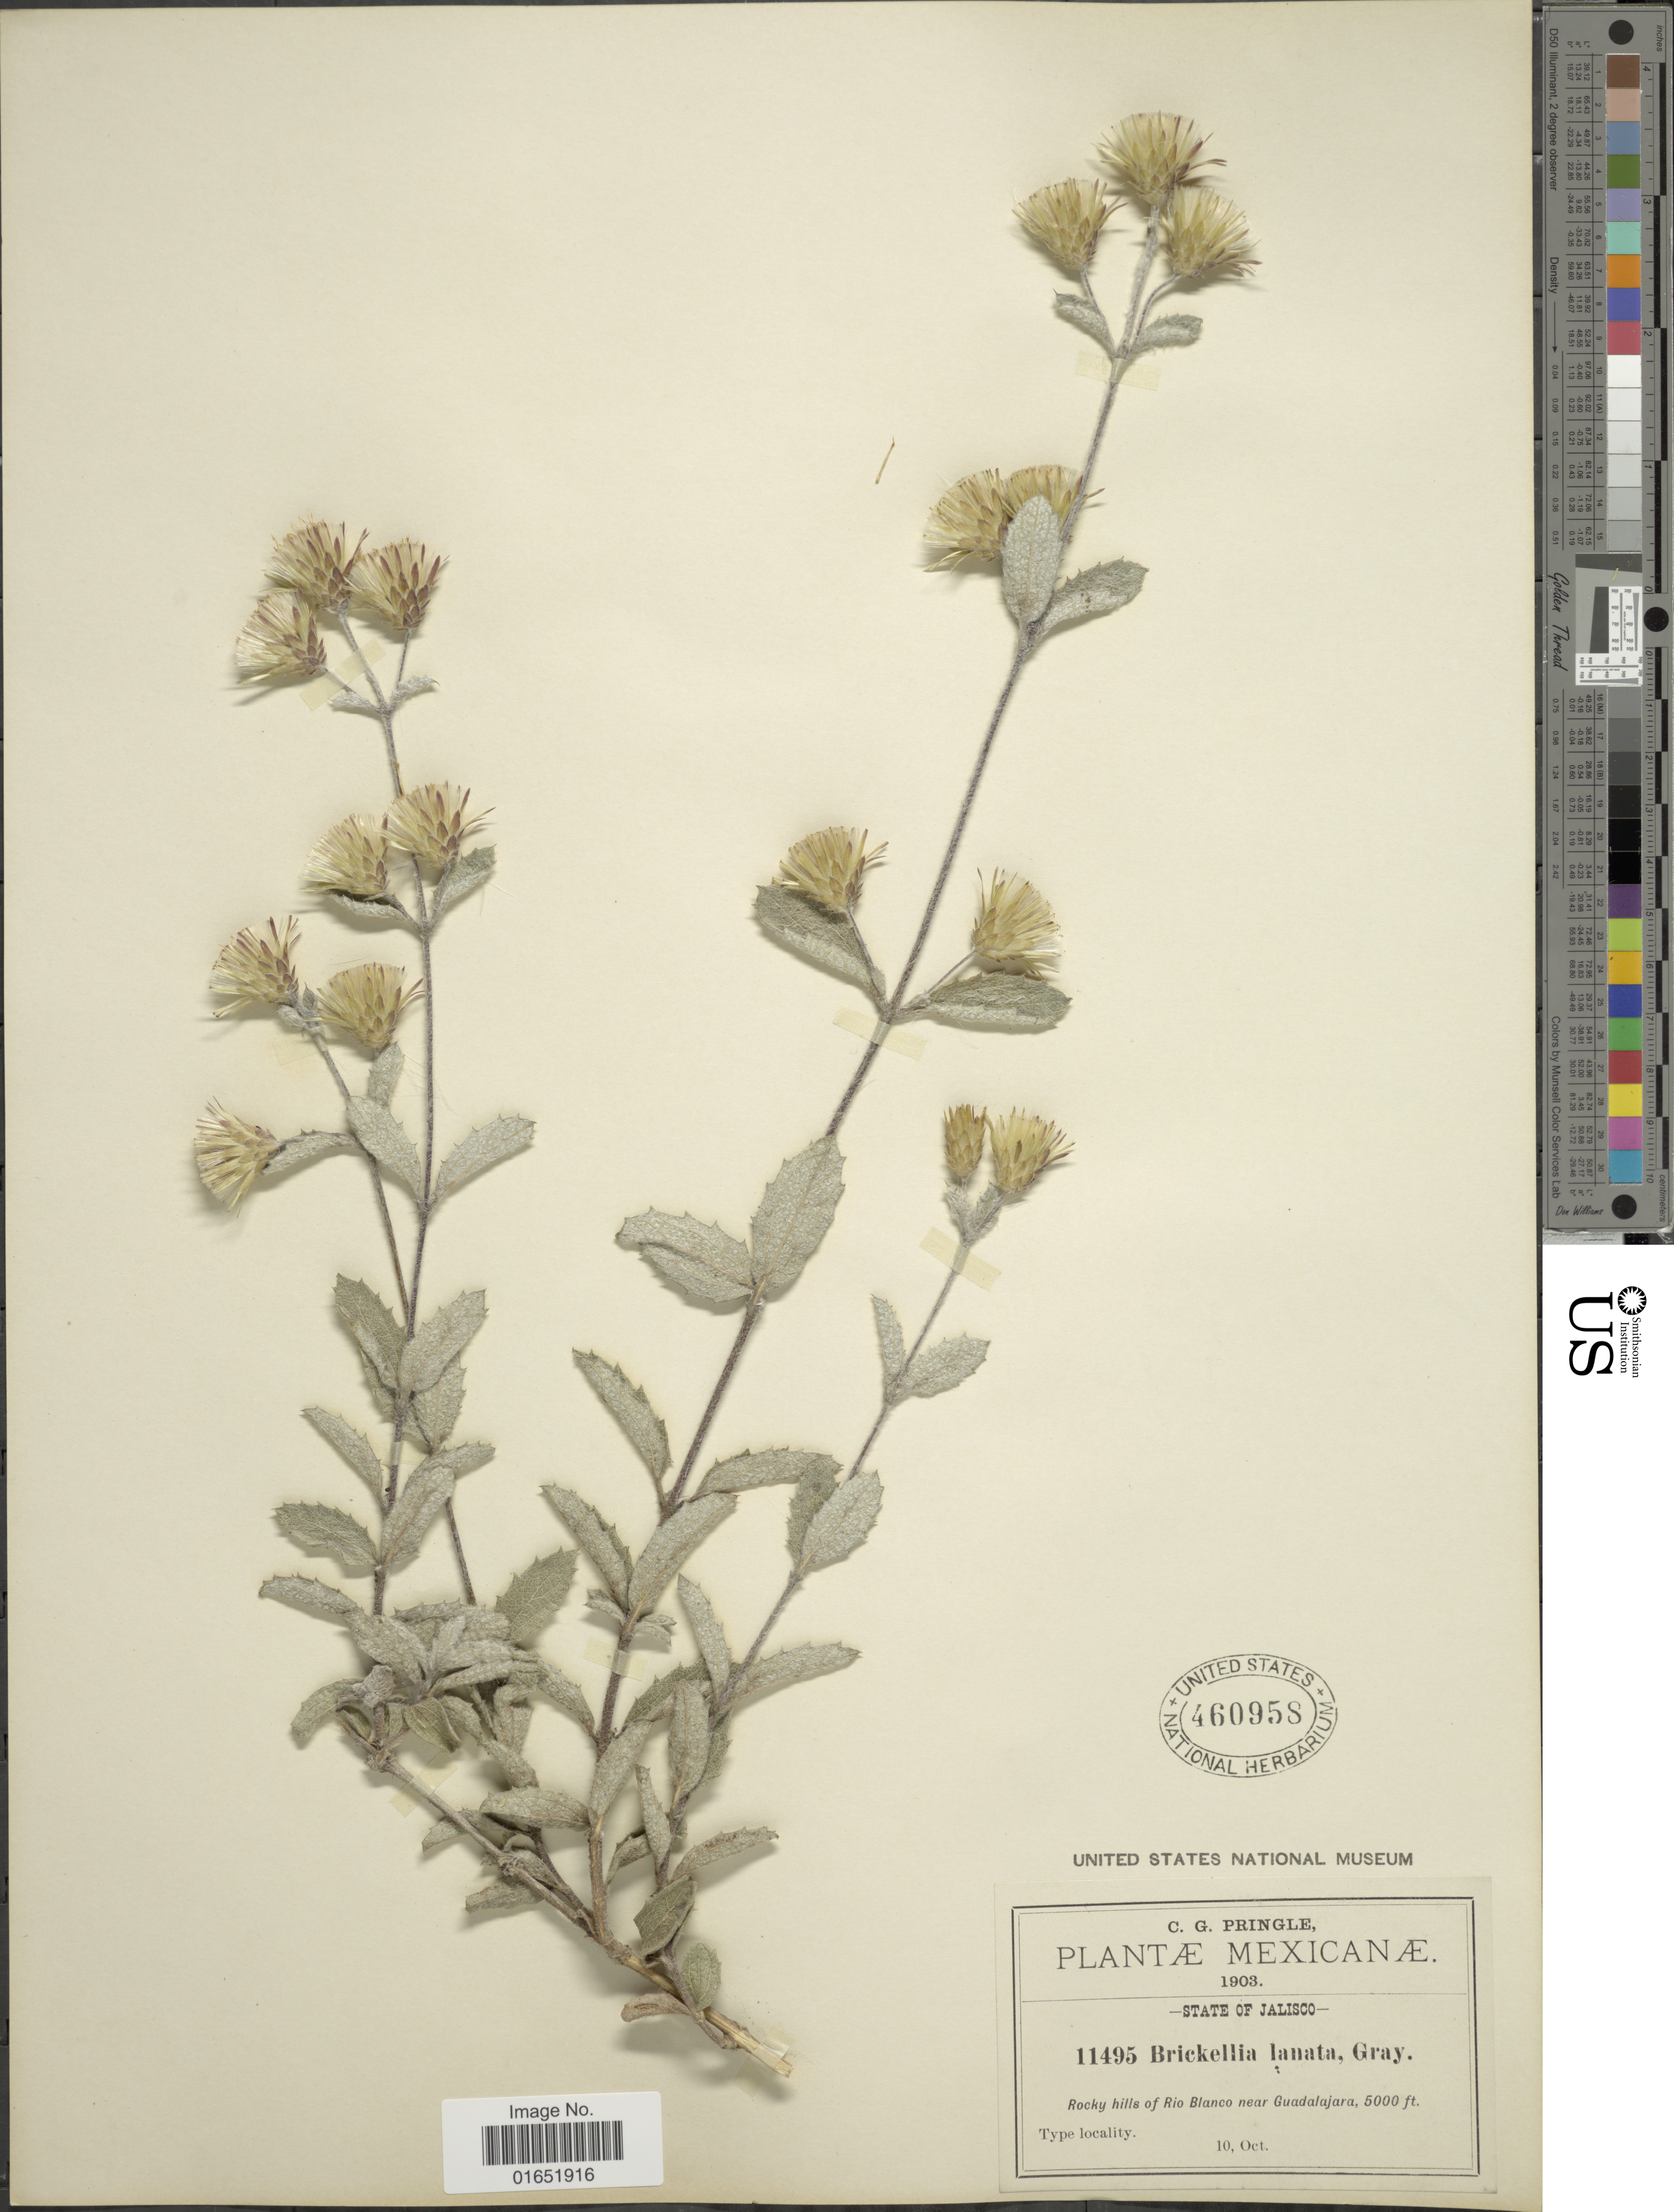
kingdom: Plantae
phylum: Tracheophyta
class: Magnoliopsida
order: Asterales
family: Asteraceae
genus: Brickellia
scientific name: Brickellia lanata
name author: (DC.) A. Gray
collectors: C. G. Pringle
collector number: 11495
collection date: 1903-10-10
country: Mexico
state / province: Jalisco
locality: Rocky hills of Rio Blanco near Guadalajara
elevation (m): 1524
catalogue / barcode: US 460958